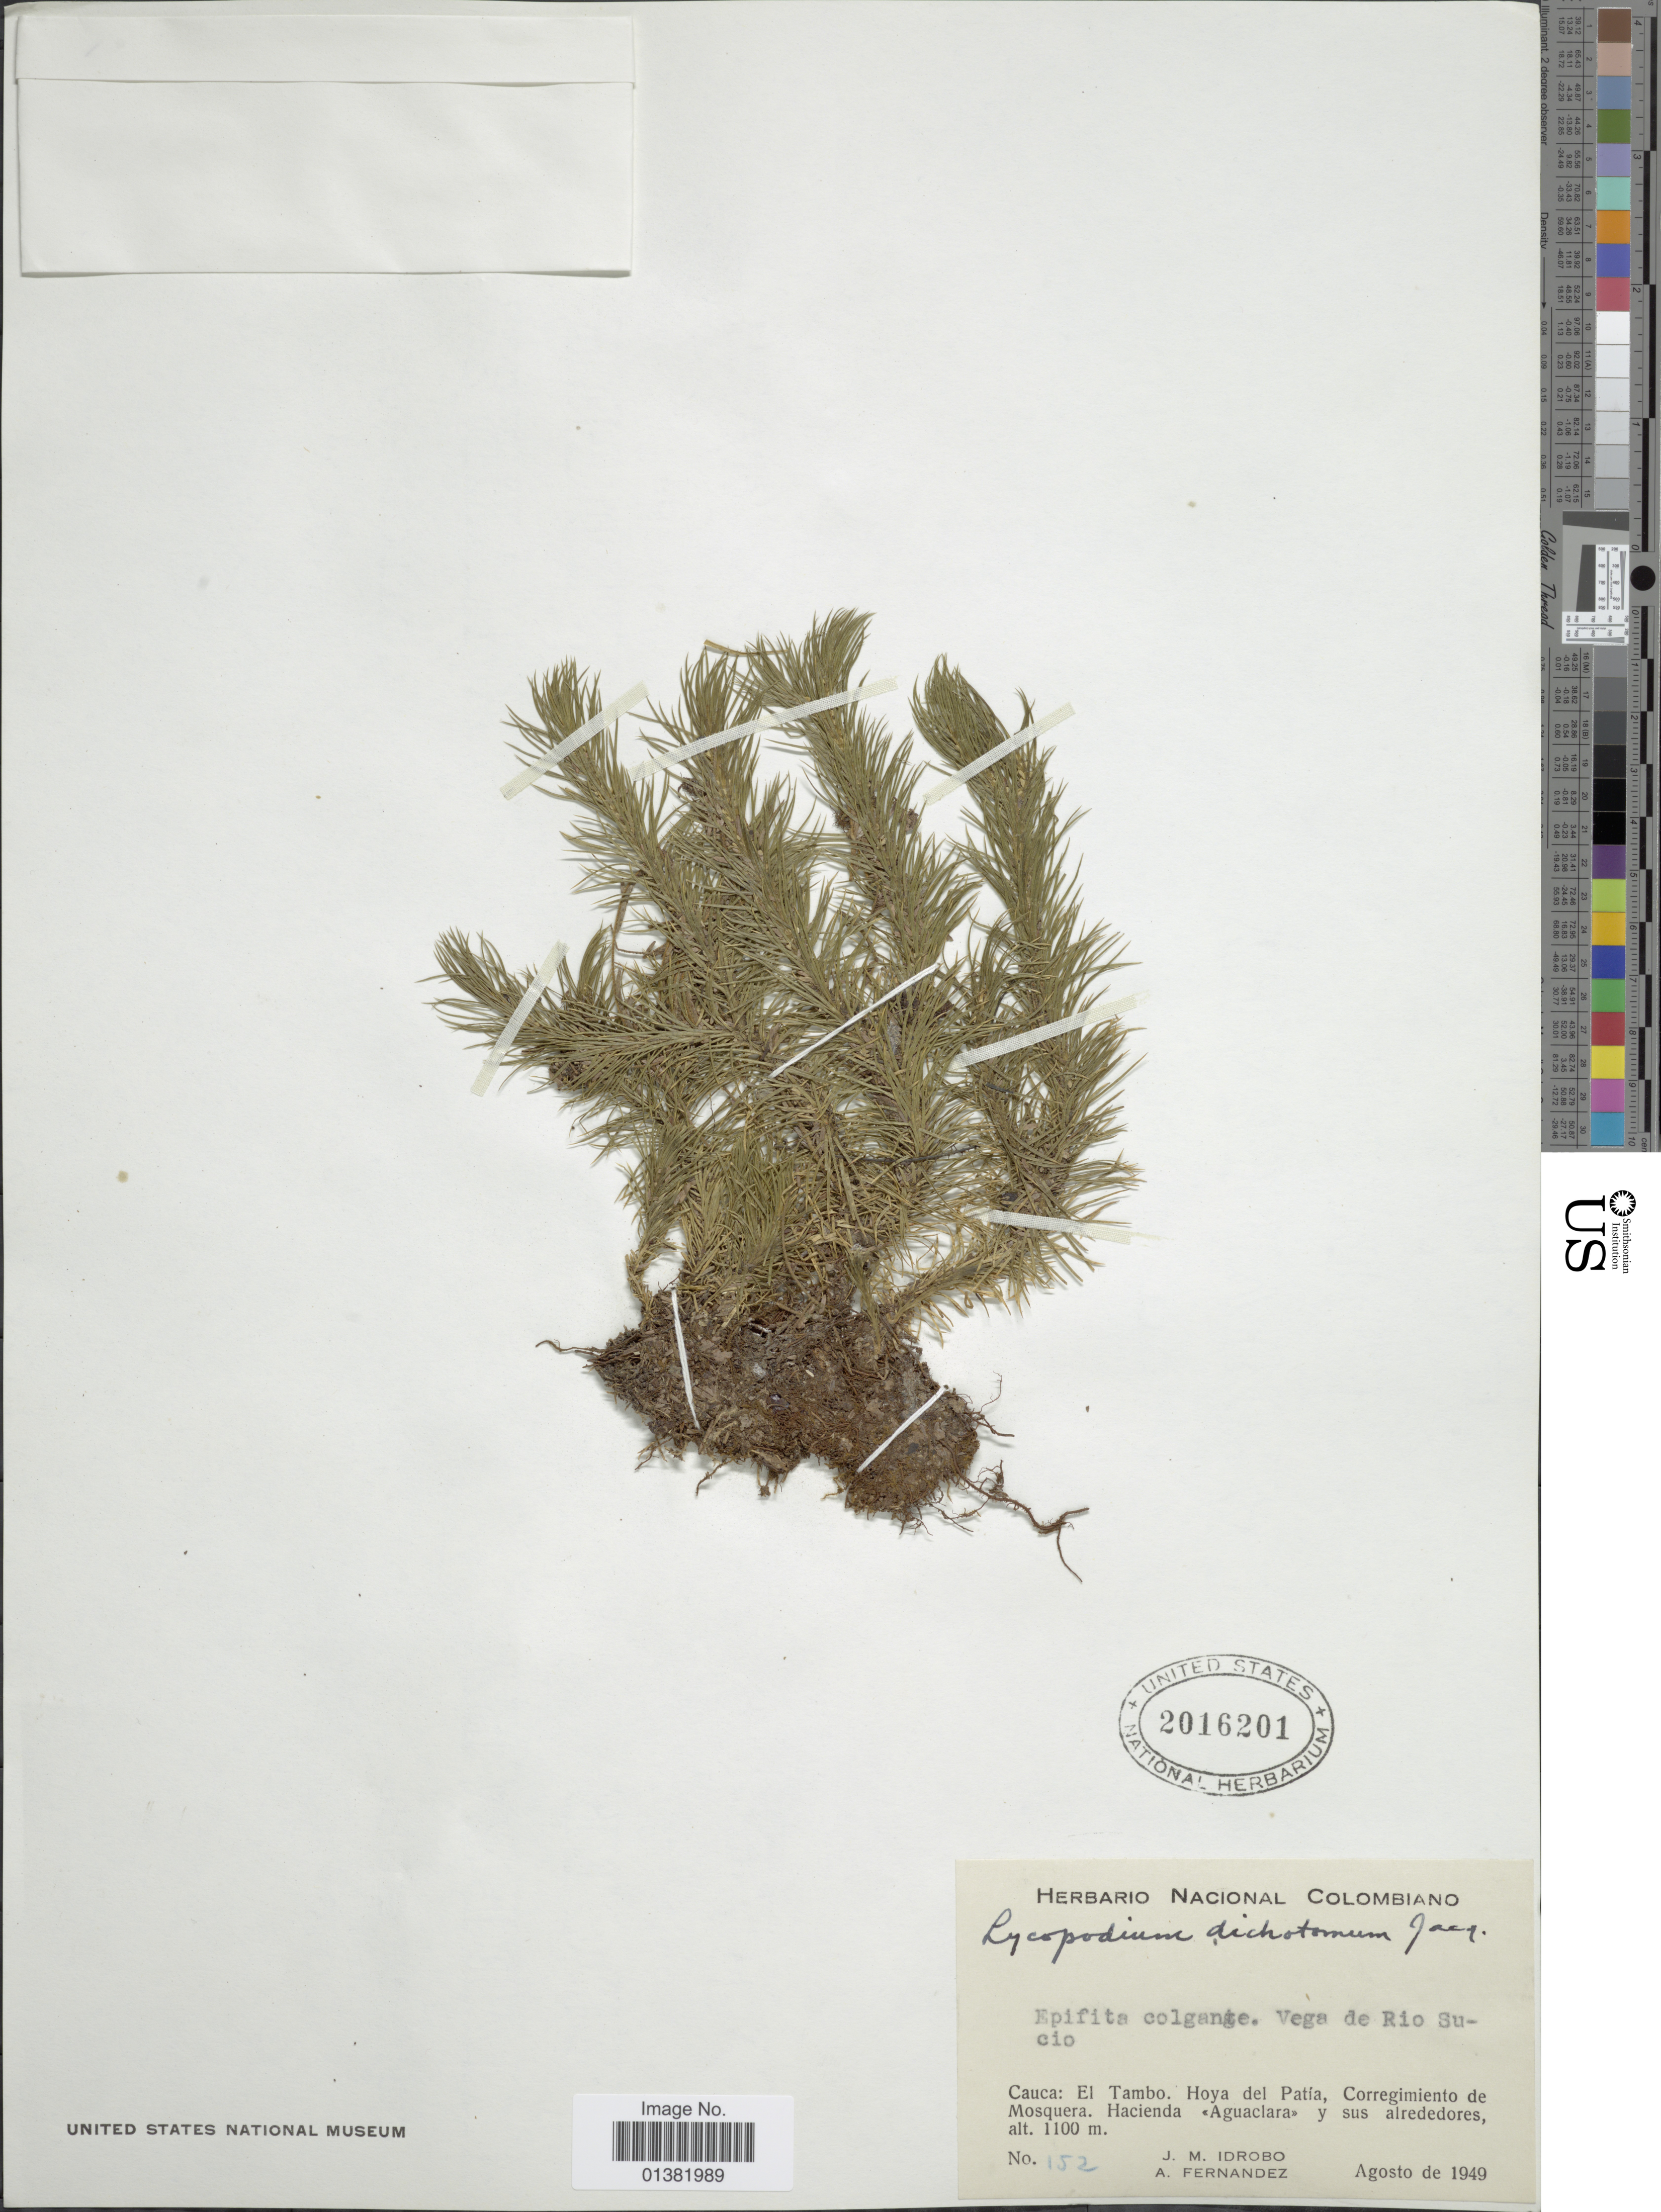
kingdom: Plantae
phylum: Tracheophyta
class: Lycopodiopsida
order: Lycopodiales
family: Lycopodiaceae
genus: Phlegmariurus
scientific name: Phlegmariurus dichotomus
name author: (Jacq.) W.H. Wagner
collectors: J. M. Idrobo & A. Fernandez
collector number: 152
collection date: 1949-08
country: Colombia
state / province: Cauca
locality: El Tambo. Hoya del Patía, Corregimiento de Mosquera. Hacienda <<Aguaclara>> y sus alrededores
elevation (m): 1100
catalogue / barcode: US 2016201